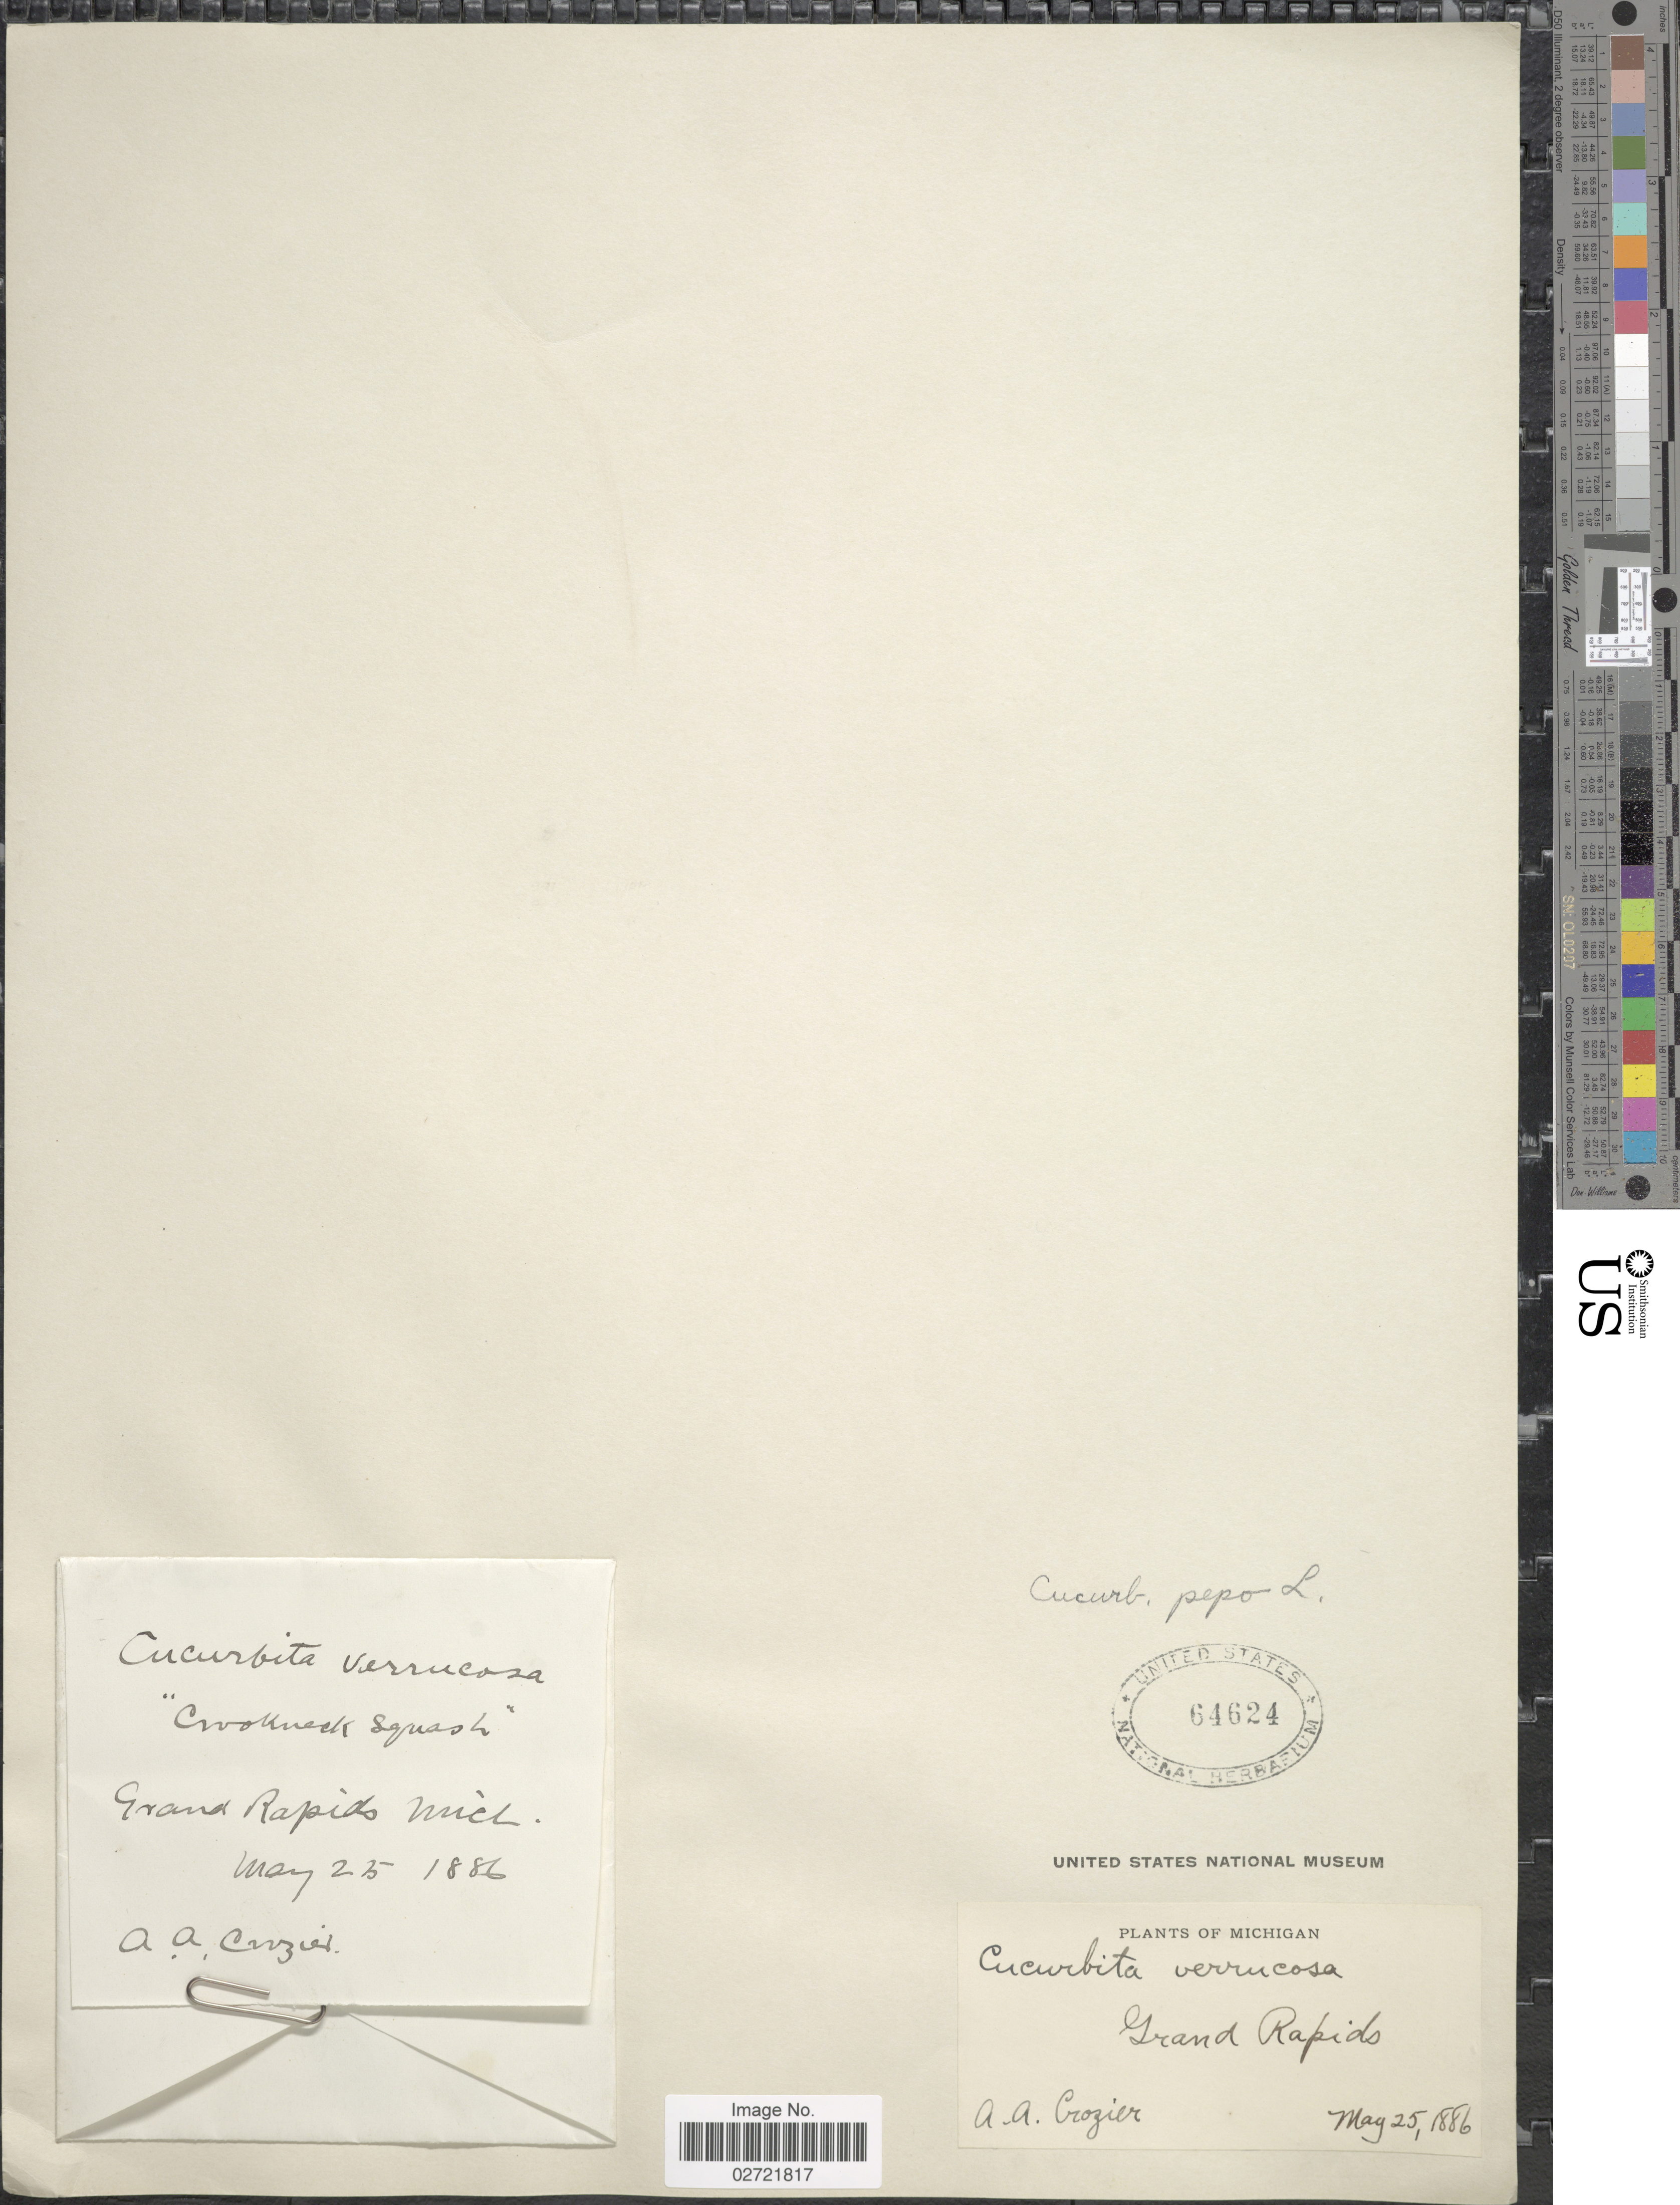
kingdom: Plantae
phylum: Tracheophyta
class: Magnoliopsida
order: Cucurbitales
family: Cucurbitaceae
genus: Cucurbita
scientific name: Cucurbita pepo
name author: L.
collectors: A. Crozier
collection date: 1886-05-25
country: United States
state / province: Michigan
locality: Grand Rapids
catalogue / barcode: US 64624